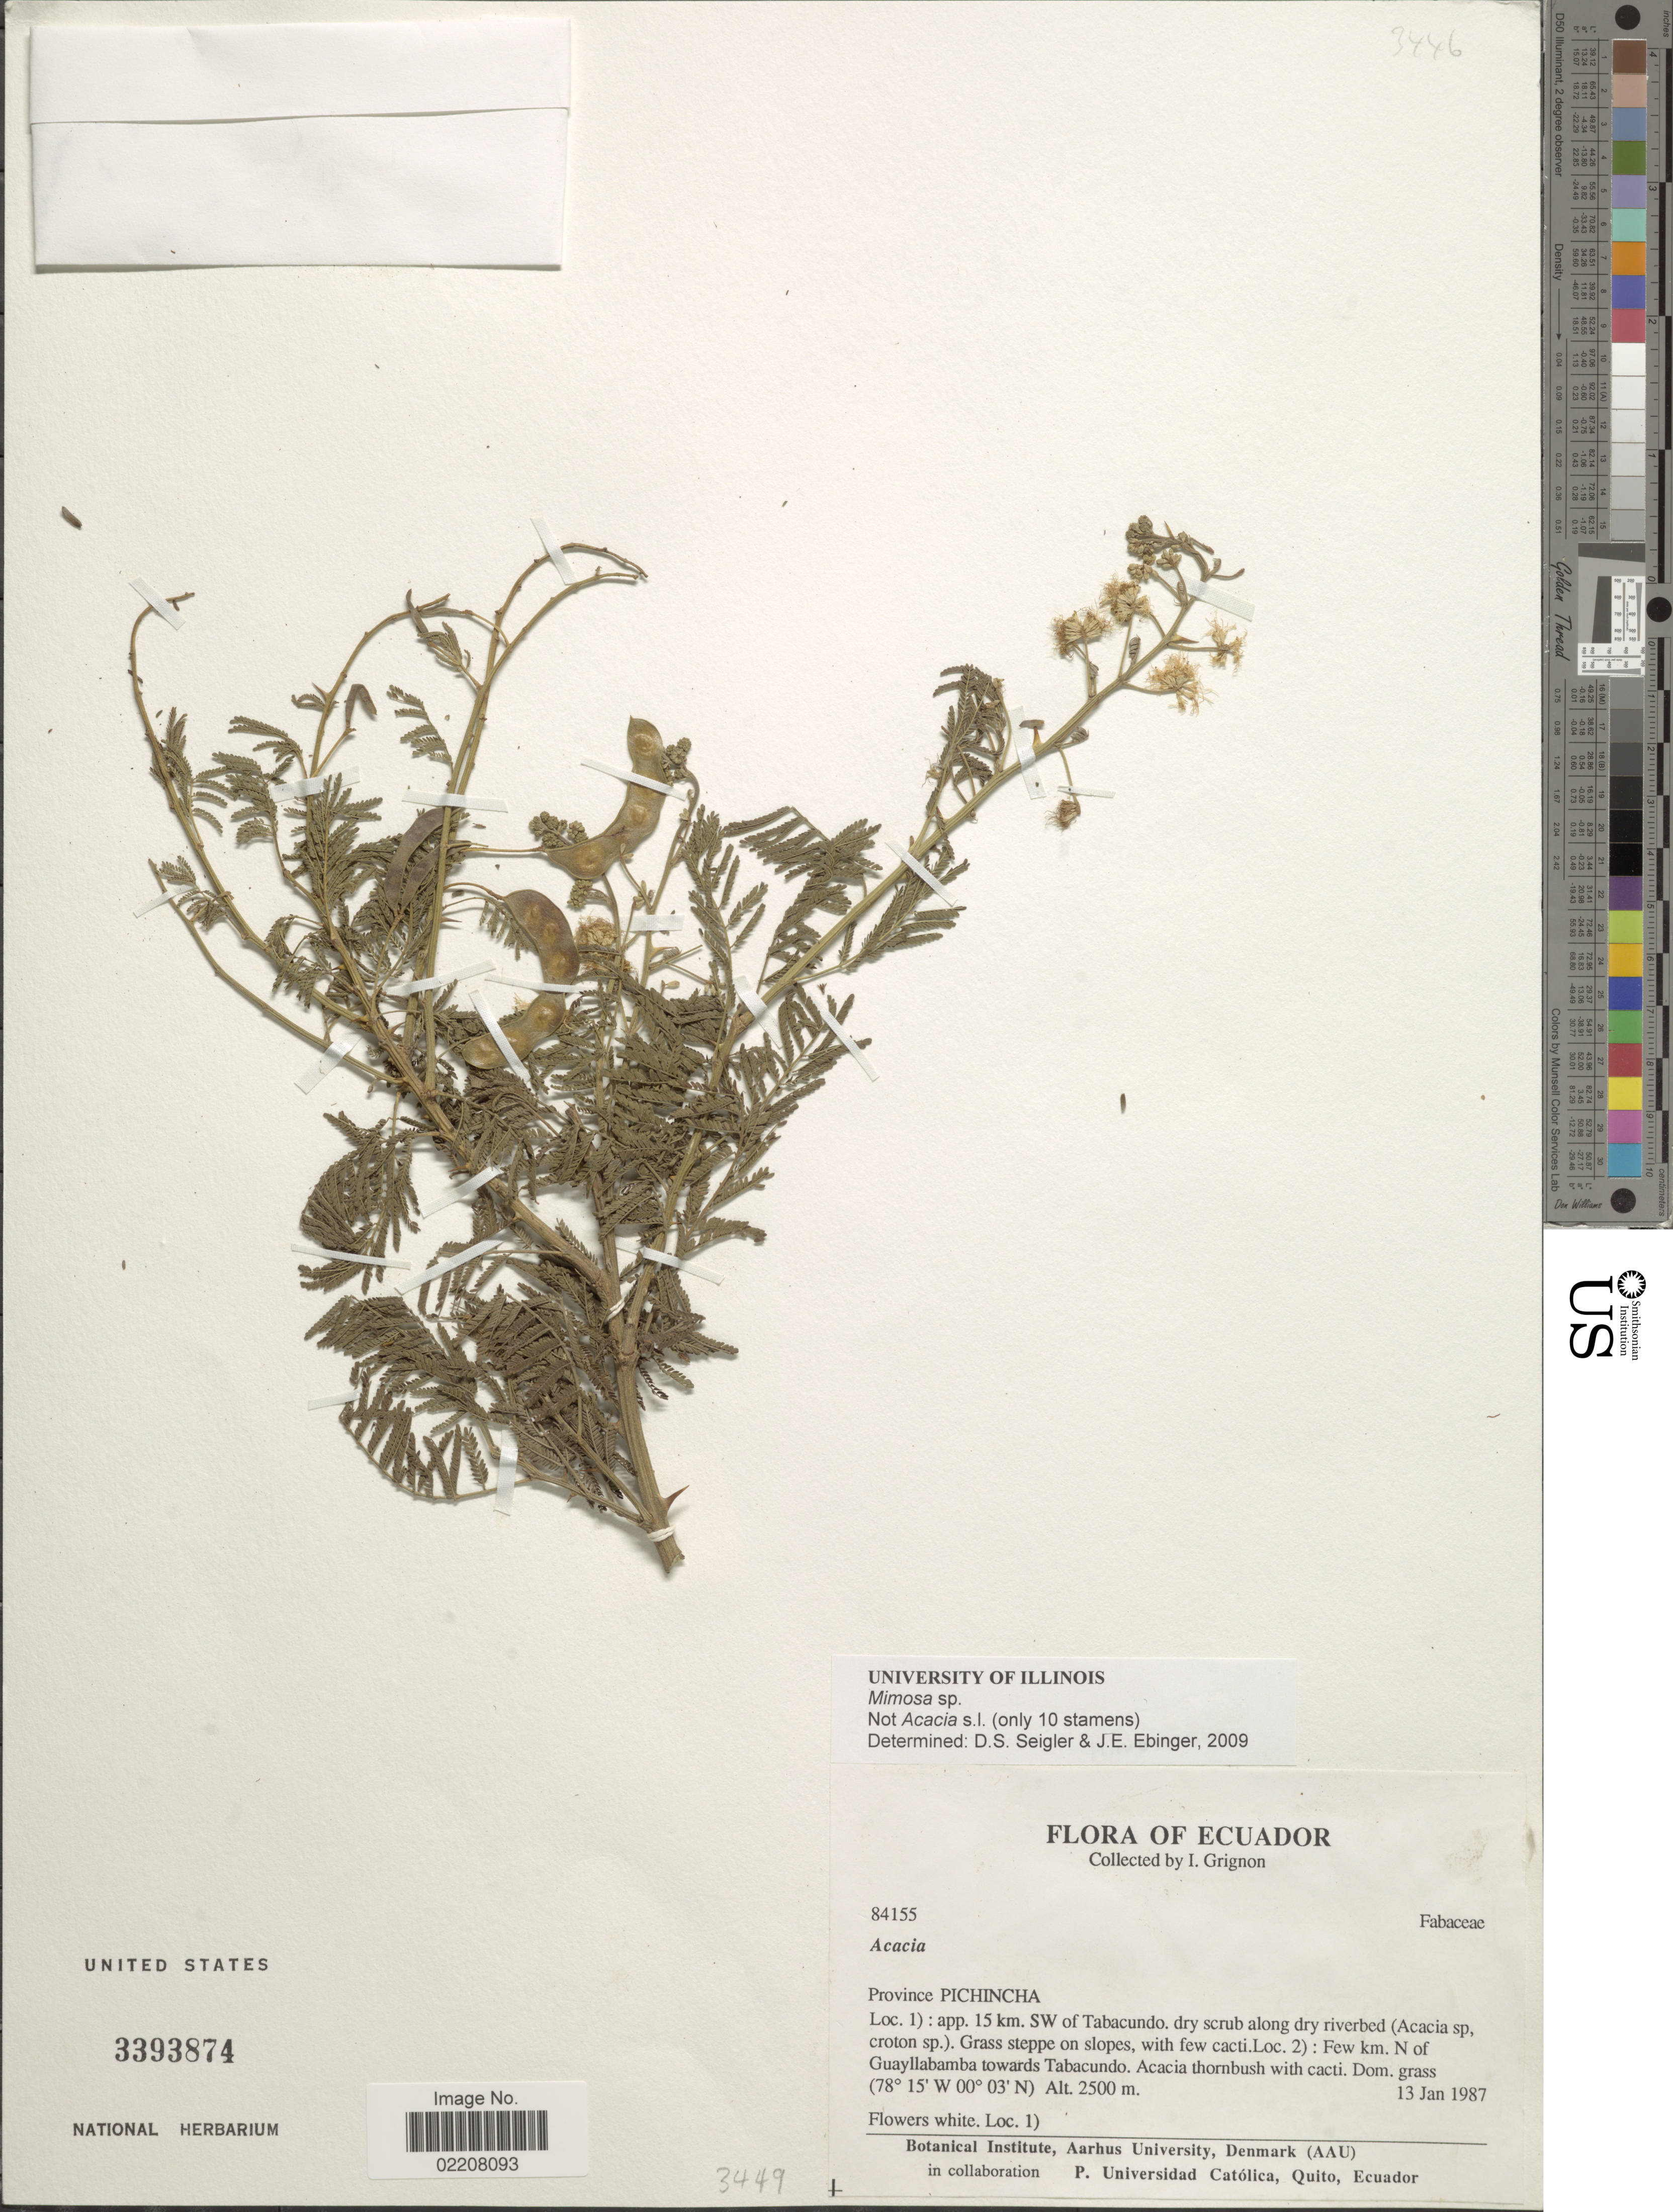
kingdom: Plantae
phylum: Tracheophyta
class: Magnoliopsida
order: Fabales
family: Fabaceae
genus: Mimosa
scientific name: Mimosa sp.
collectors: I. Grignon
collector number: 84155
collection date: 1987-01-13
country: Ecuador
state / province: Pichincha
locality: Loc. 1): app. 15 km. SW of Tabacundo. Loc. 2): Few km. N of Guayllabamba towards Tabacundo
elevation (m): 2500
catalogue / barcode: US 3393874